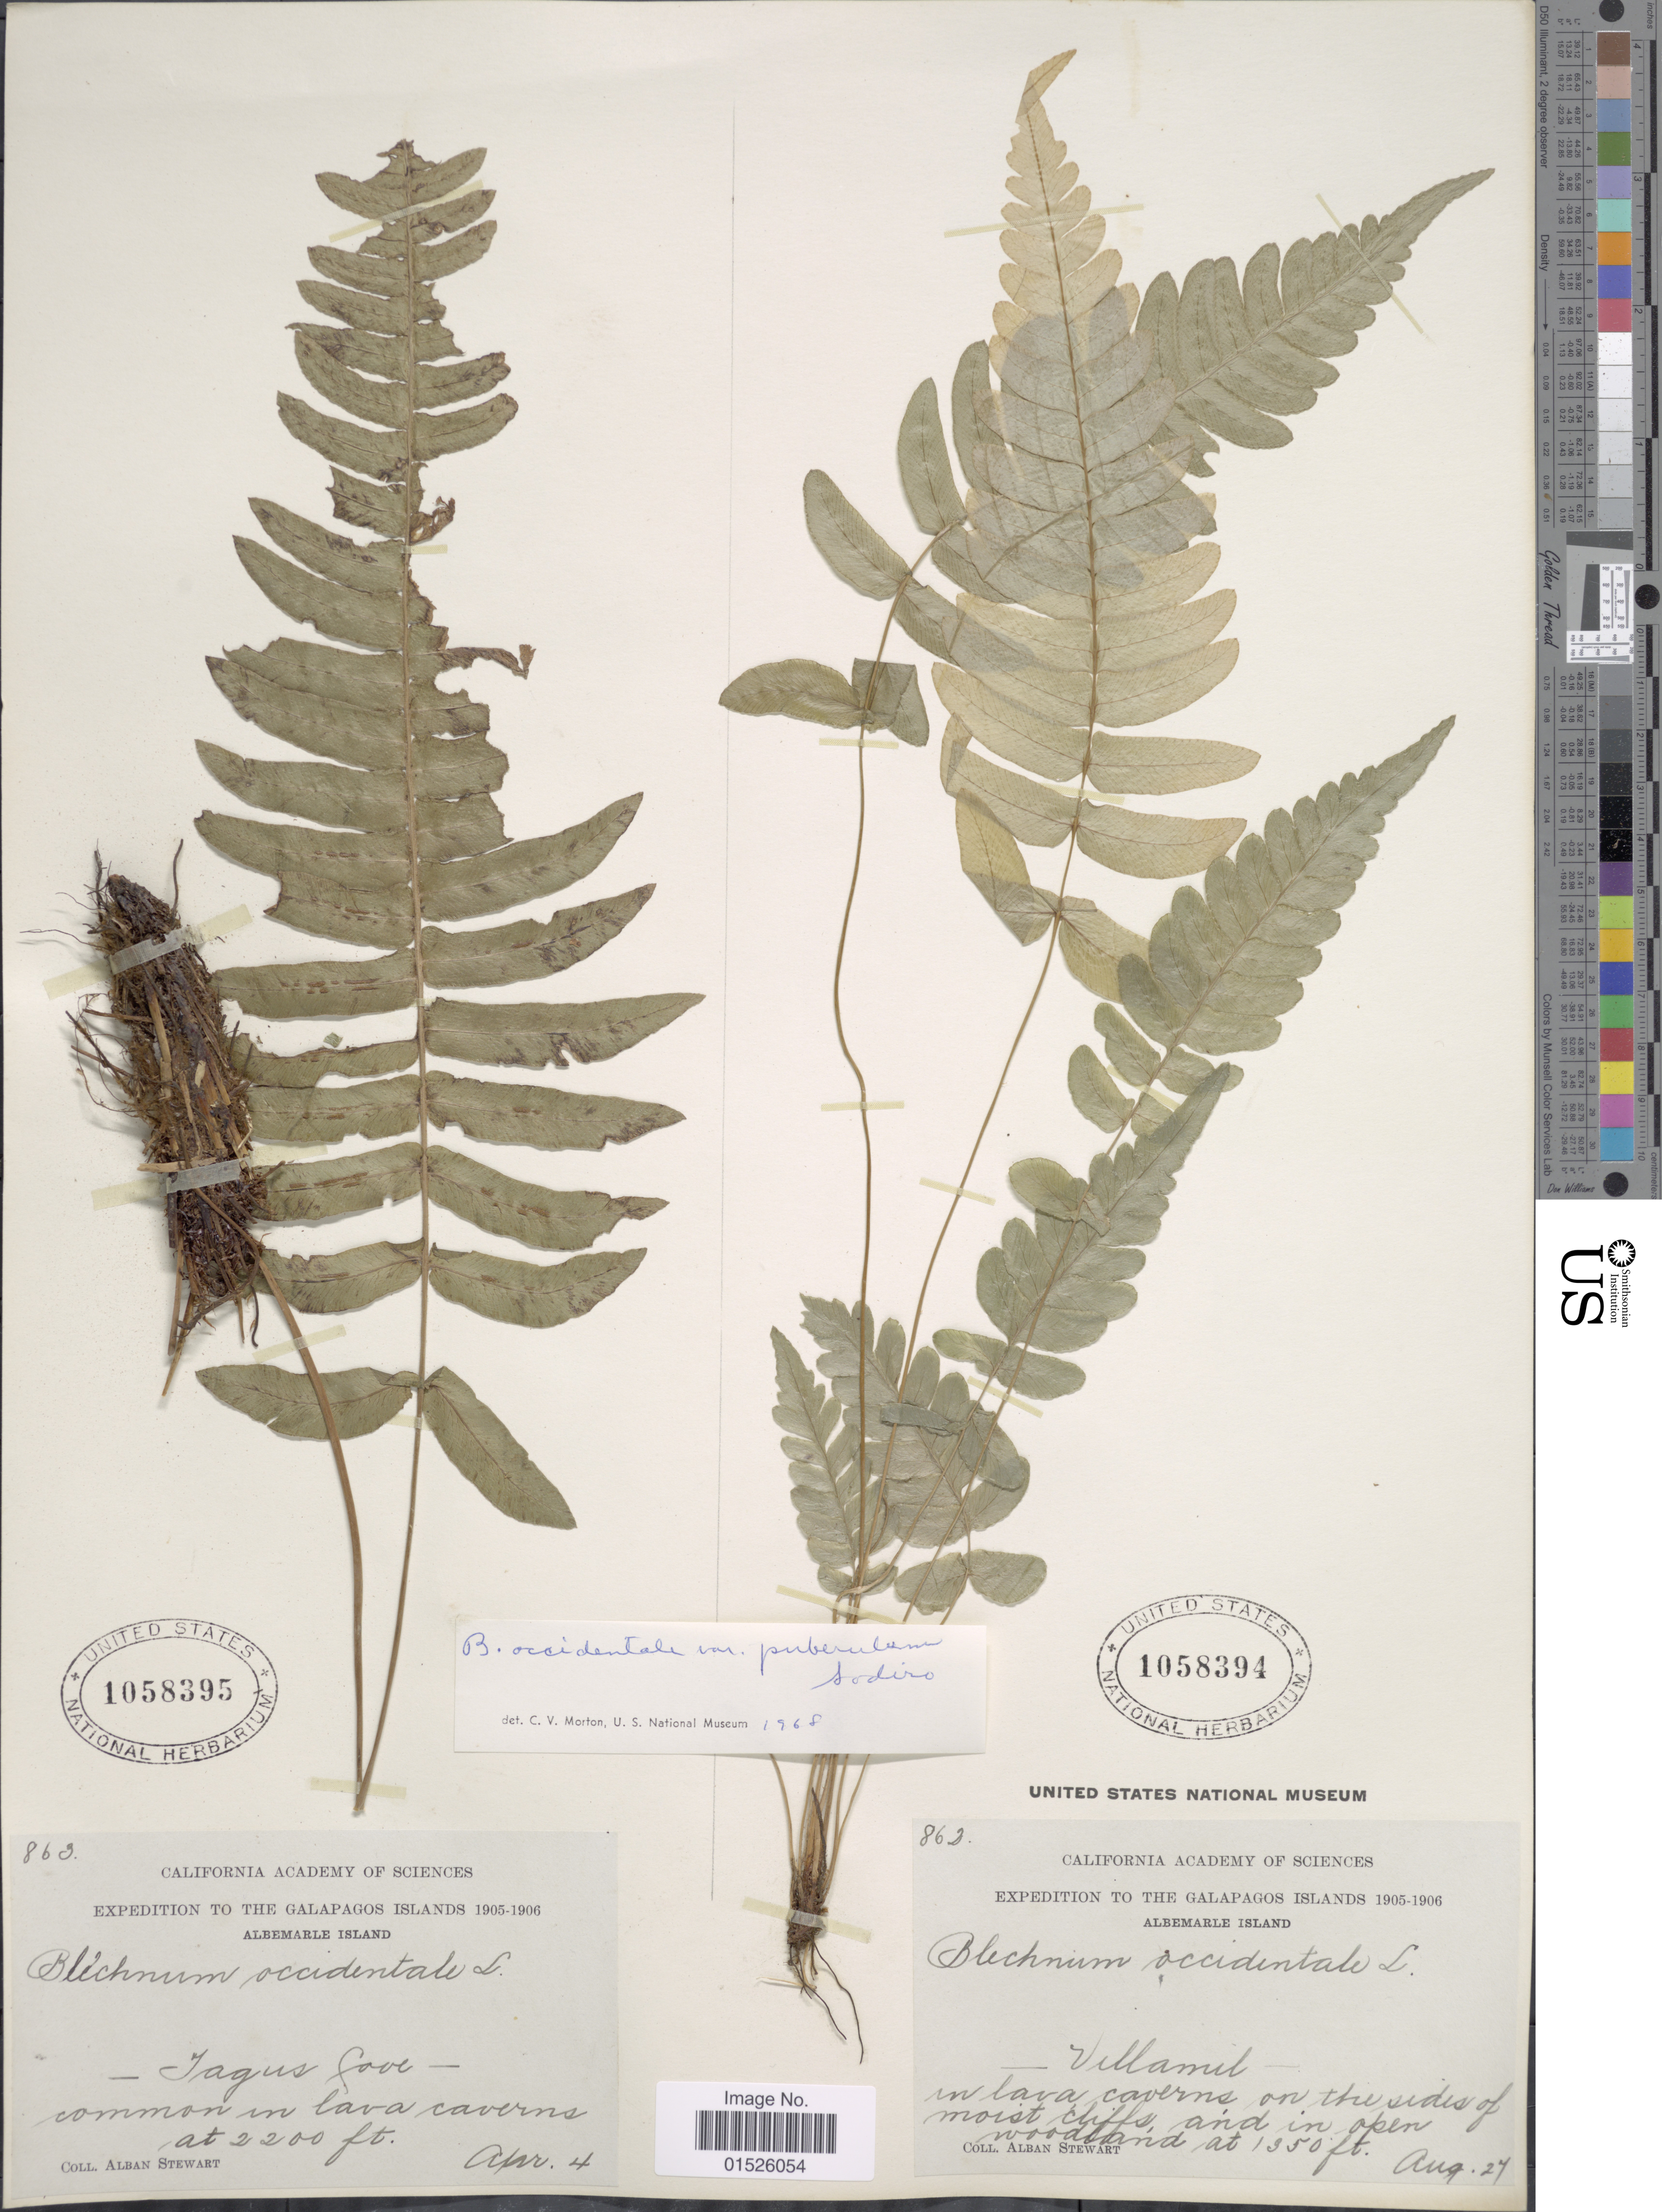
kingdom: Plantae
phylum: Tracheophyta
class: Polypodiopsida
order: Polypodiales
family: Blechnaceae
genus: Blechnum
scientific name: Blechnum glandulosum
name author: Link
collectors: A. Stewart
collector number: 863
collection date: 1905-04-04/1906-04-04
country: Ecuador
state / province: Colón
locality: Galapagos Islands, Albemarle Island, Jagus Gove.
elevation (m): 671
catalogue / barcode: US 1058395